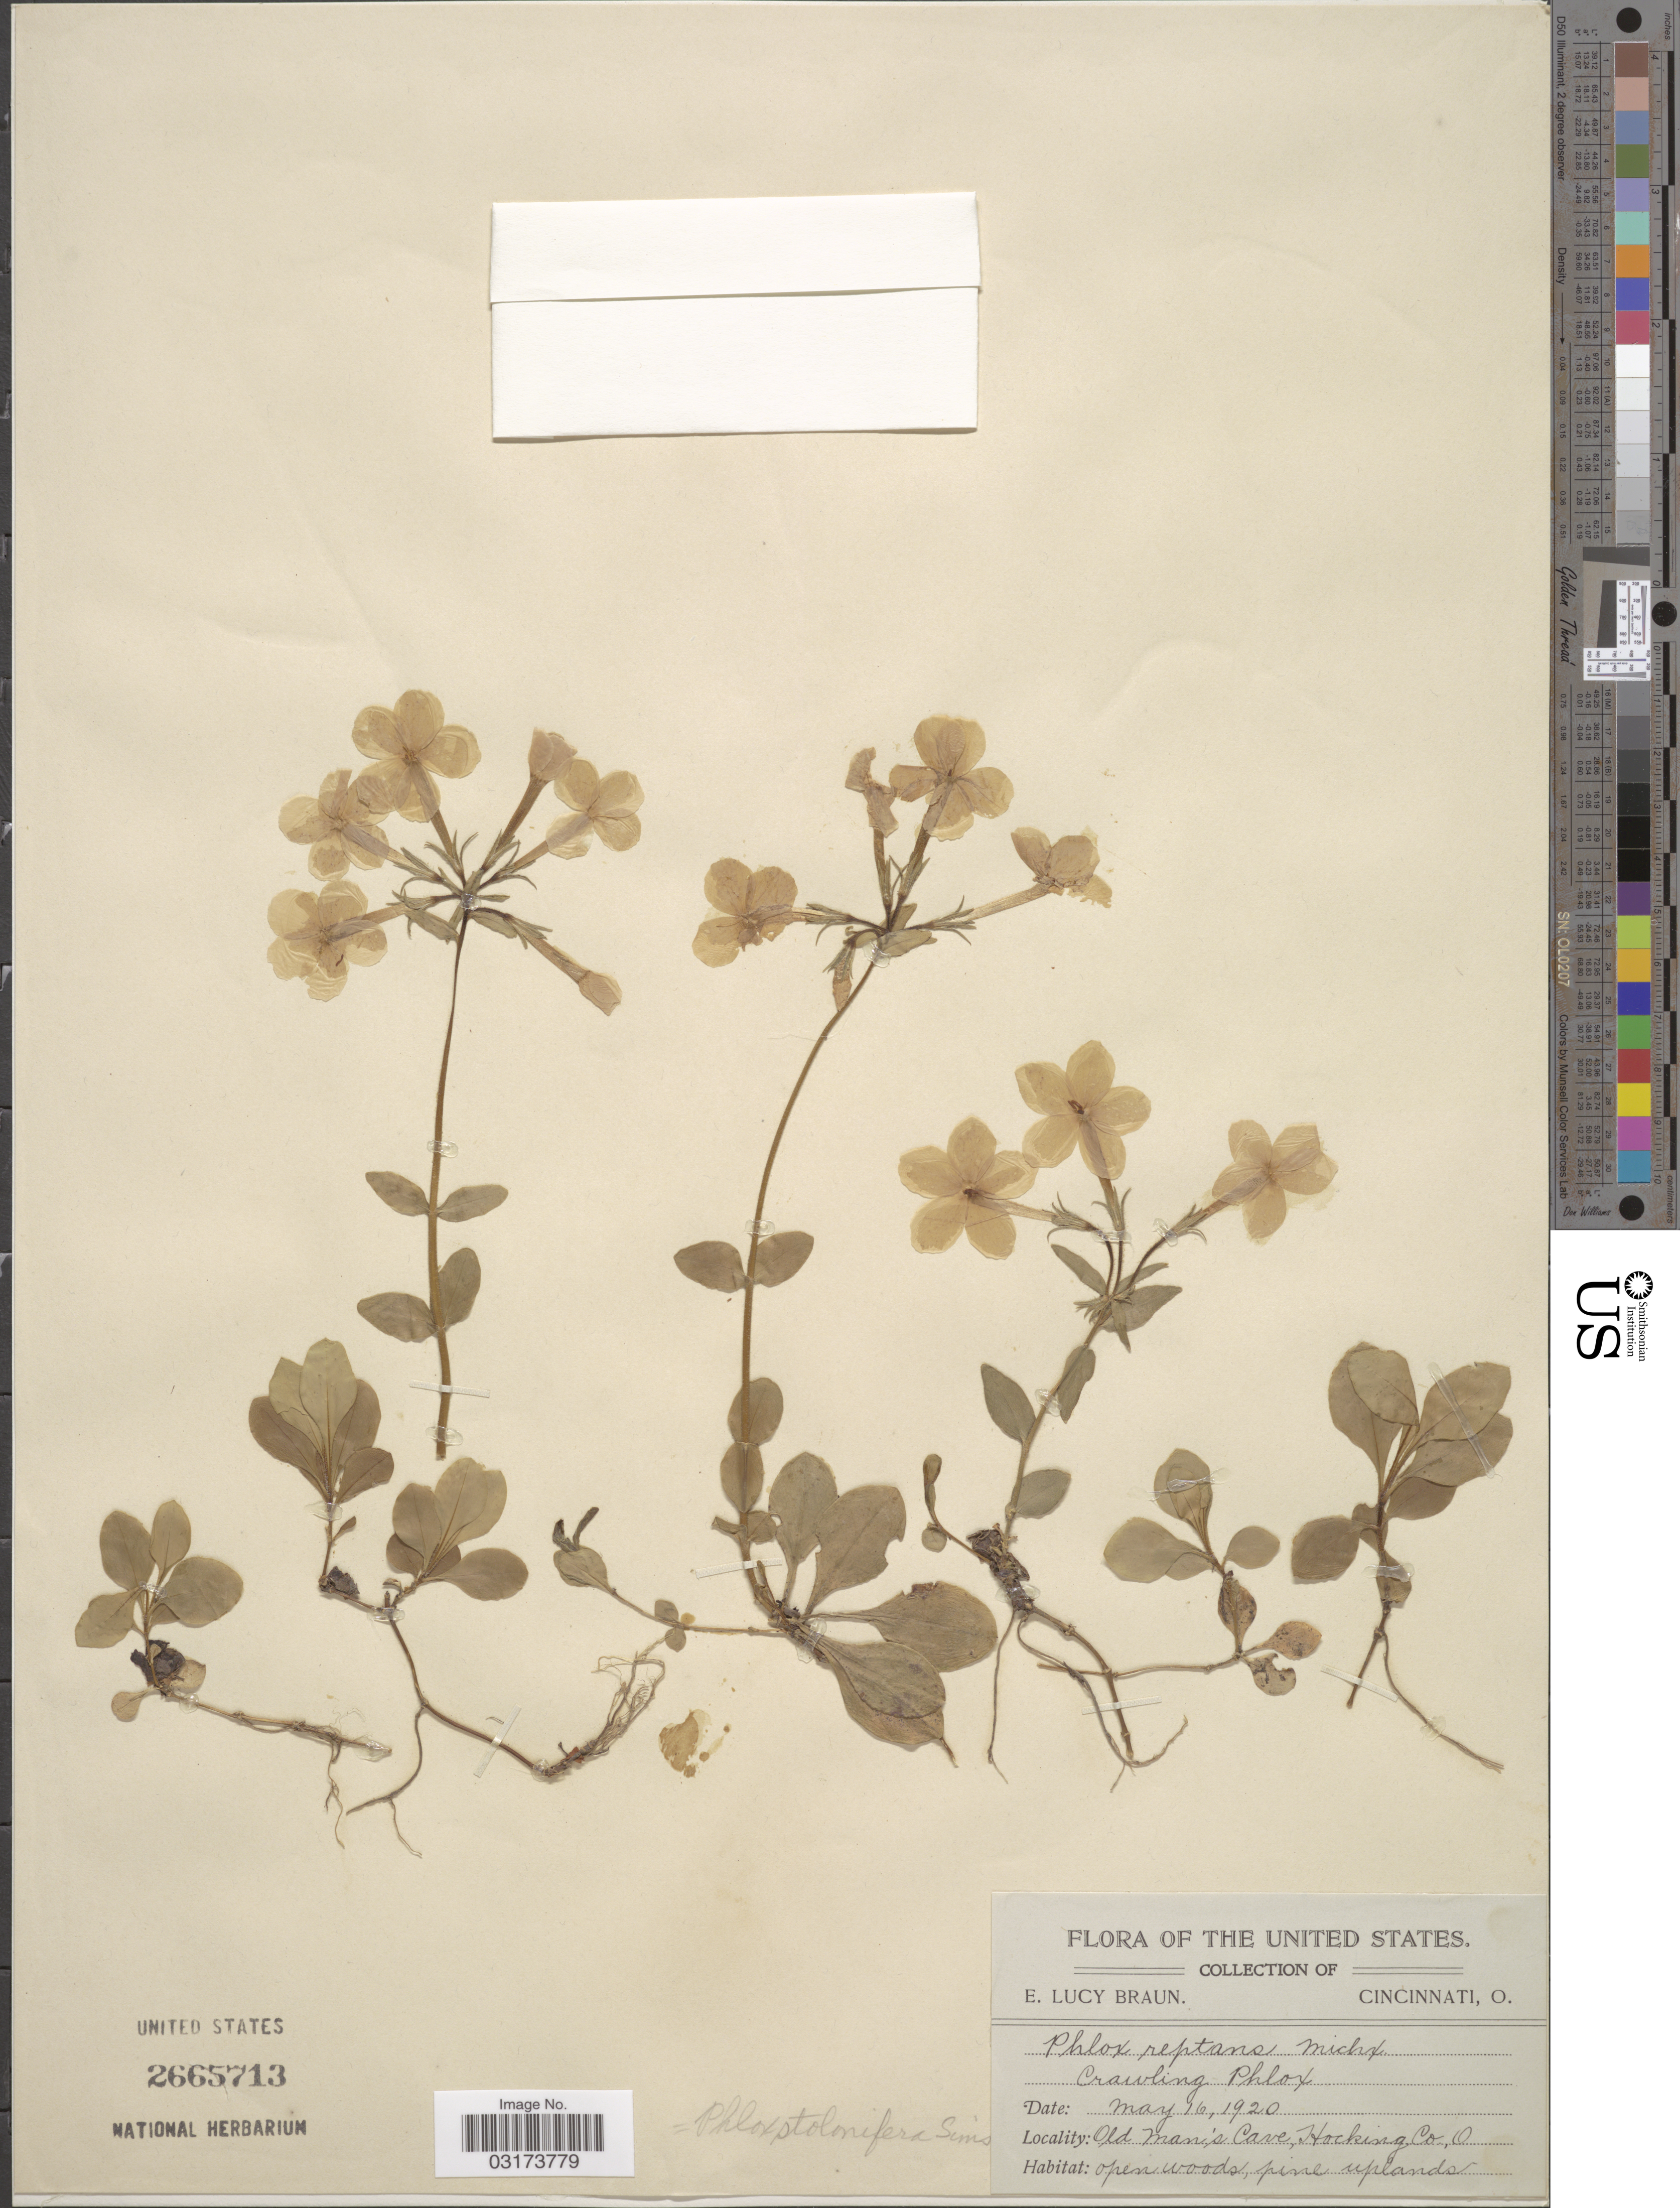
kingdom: Plantae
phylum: Tracheophyta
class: Magnoliopsida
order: Ericales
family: Polemoniaceae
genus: Phlox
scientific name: Phlox stolonifera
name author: Sims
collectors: E. L. Braun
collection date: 1920-05-16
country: United States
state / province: Ohio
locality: Old Man's Cave, Hocking Co.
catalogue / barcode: US 2665713